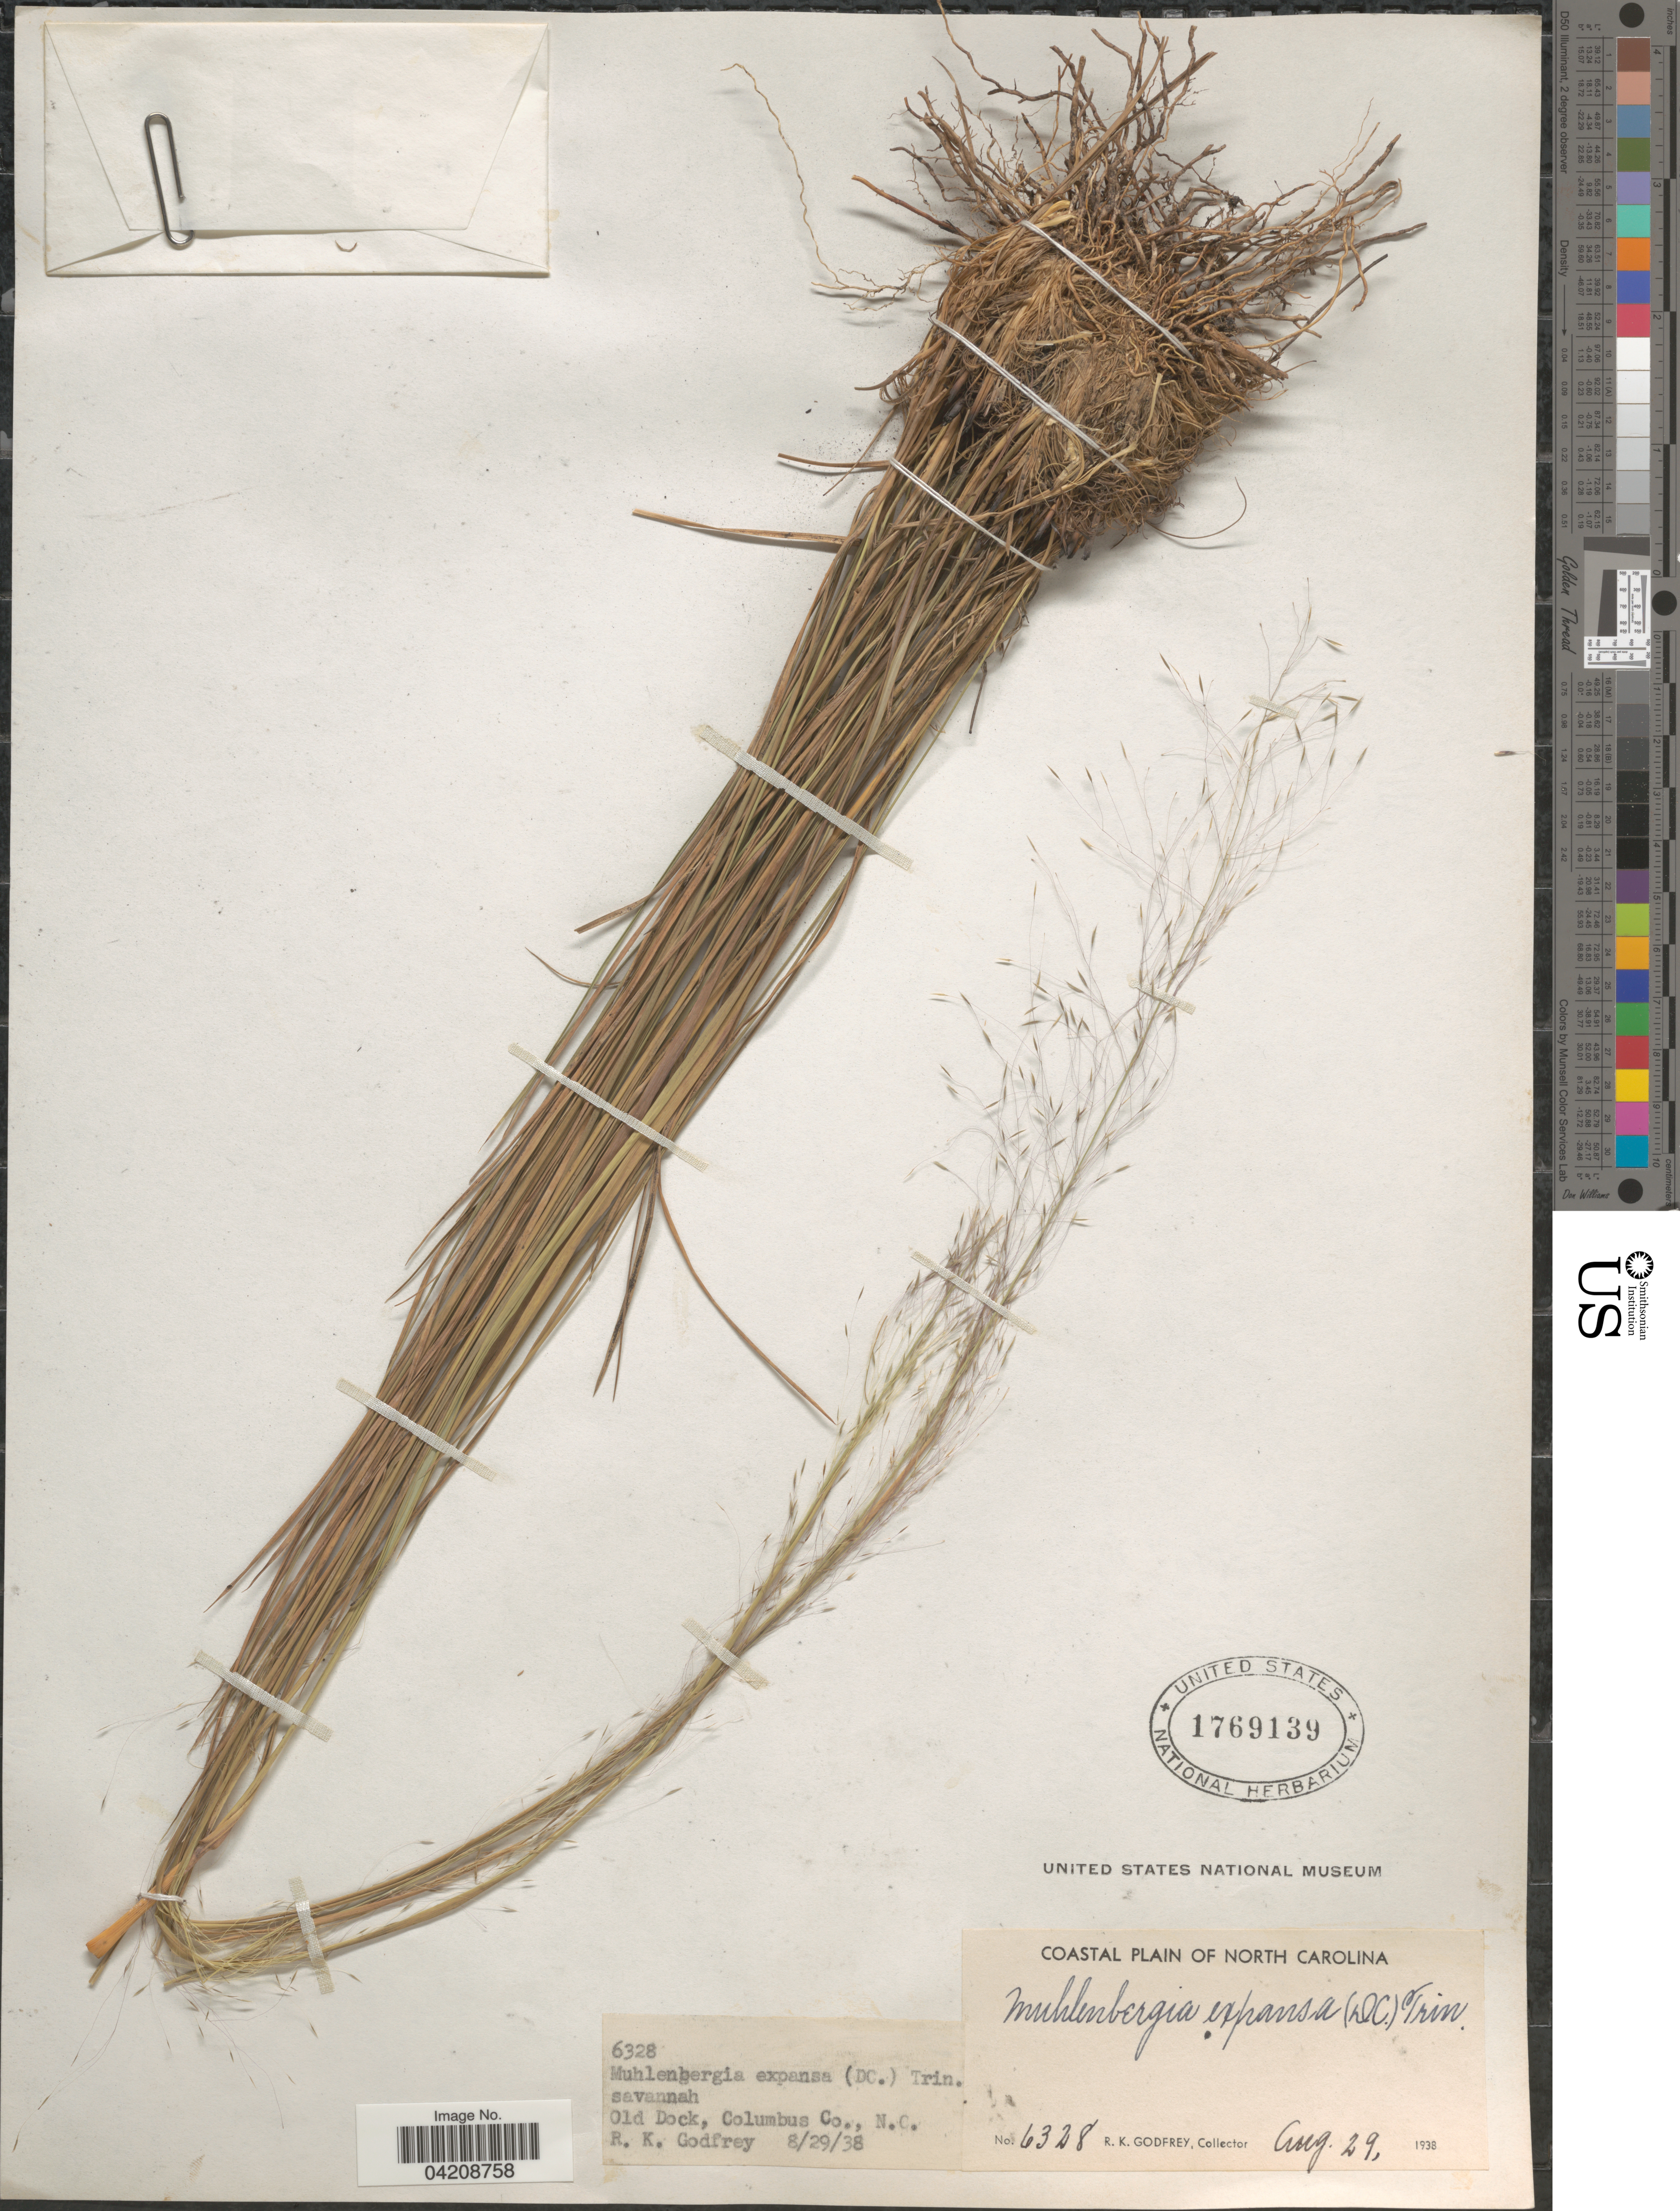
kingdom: Plantae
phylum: Tracheophyta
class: Liliopsida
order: Poales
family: Poaceae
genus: Muhlenbergia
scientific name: Muhlenbergia expansa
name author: Trin.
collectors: R. K. Godfrey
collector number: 6328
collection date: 1938-08-29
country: United States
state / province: North Carolina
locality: Old Dock, Columbus Co.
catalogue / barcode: US 1769139